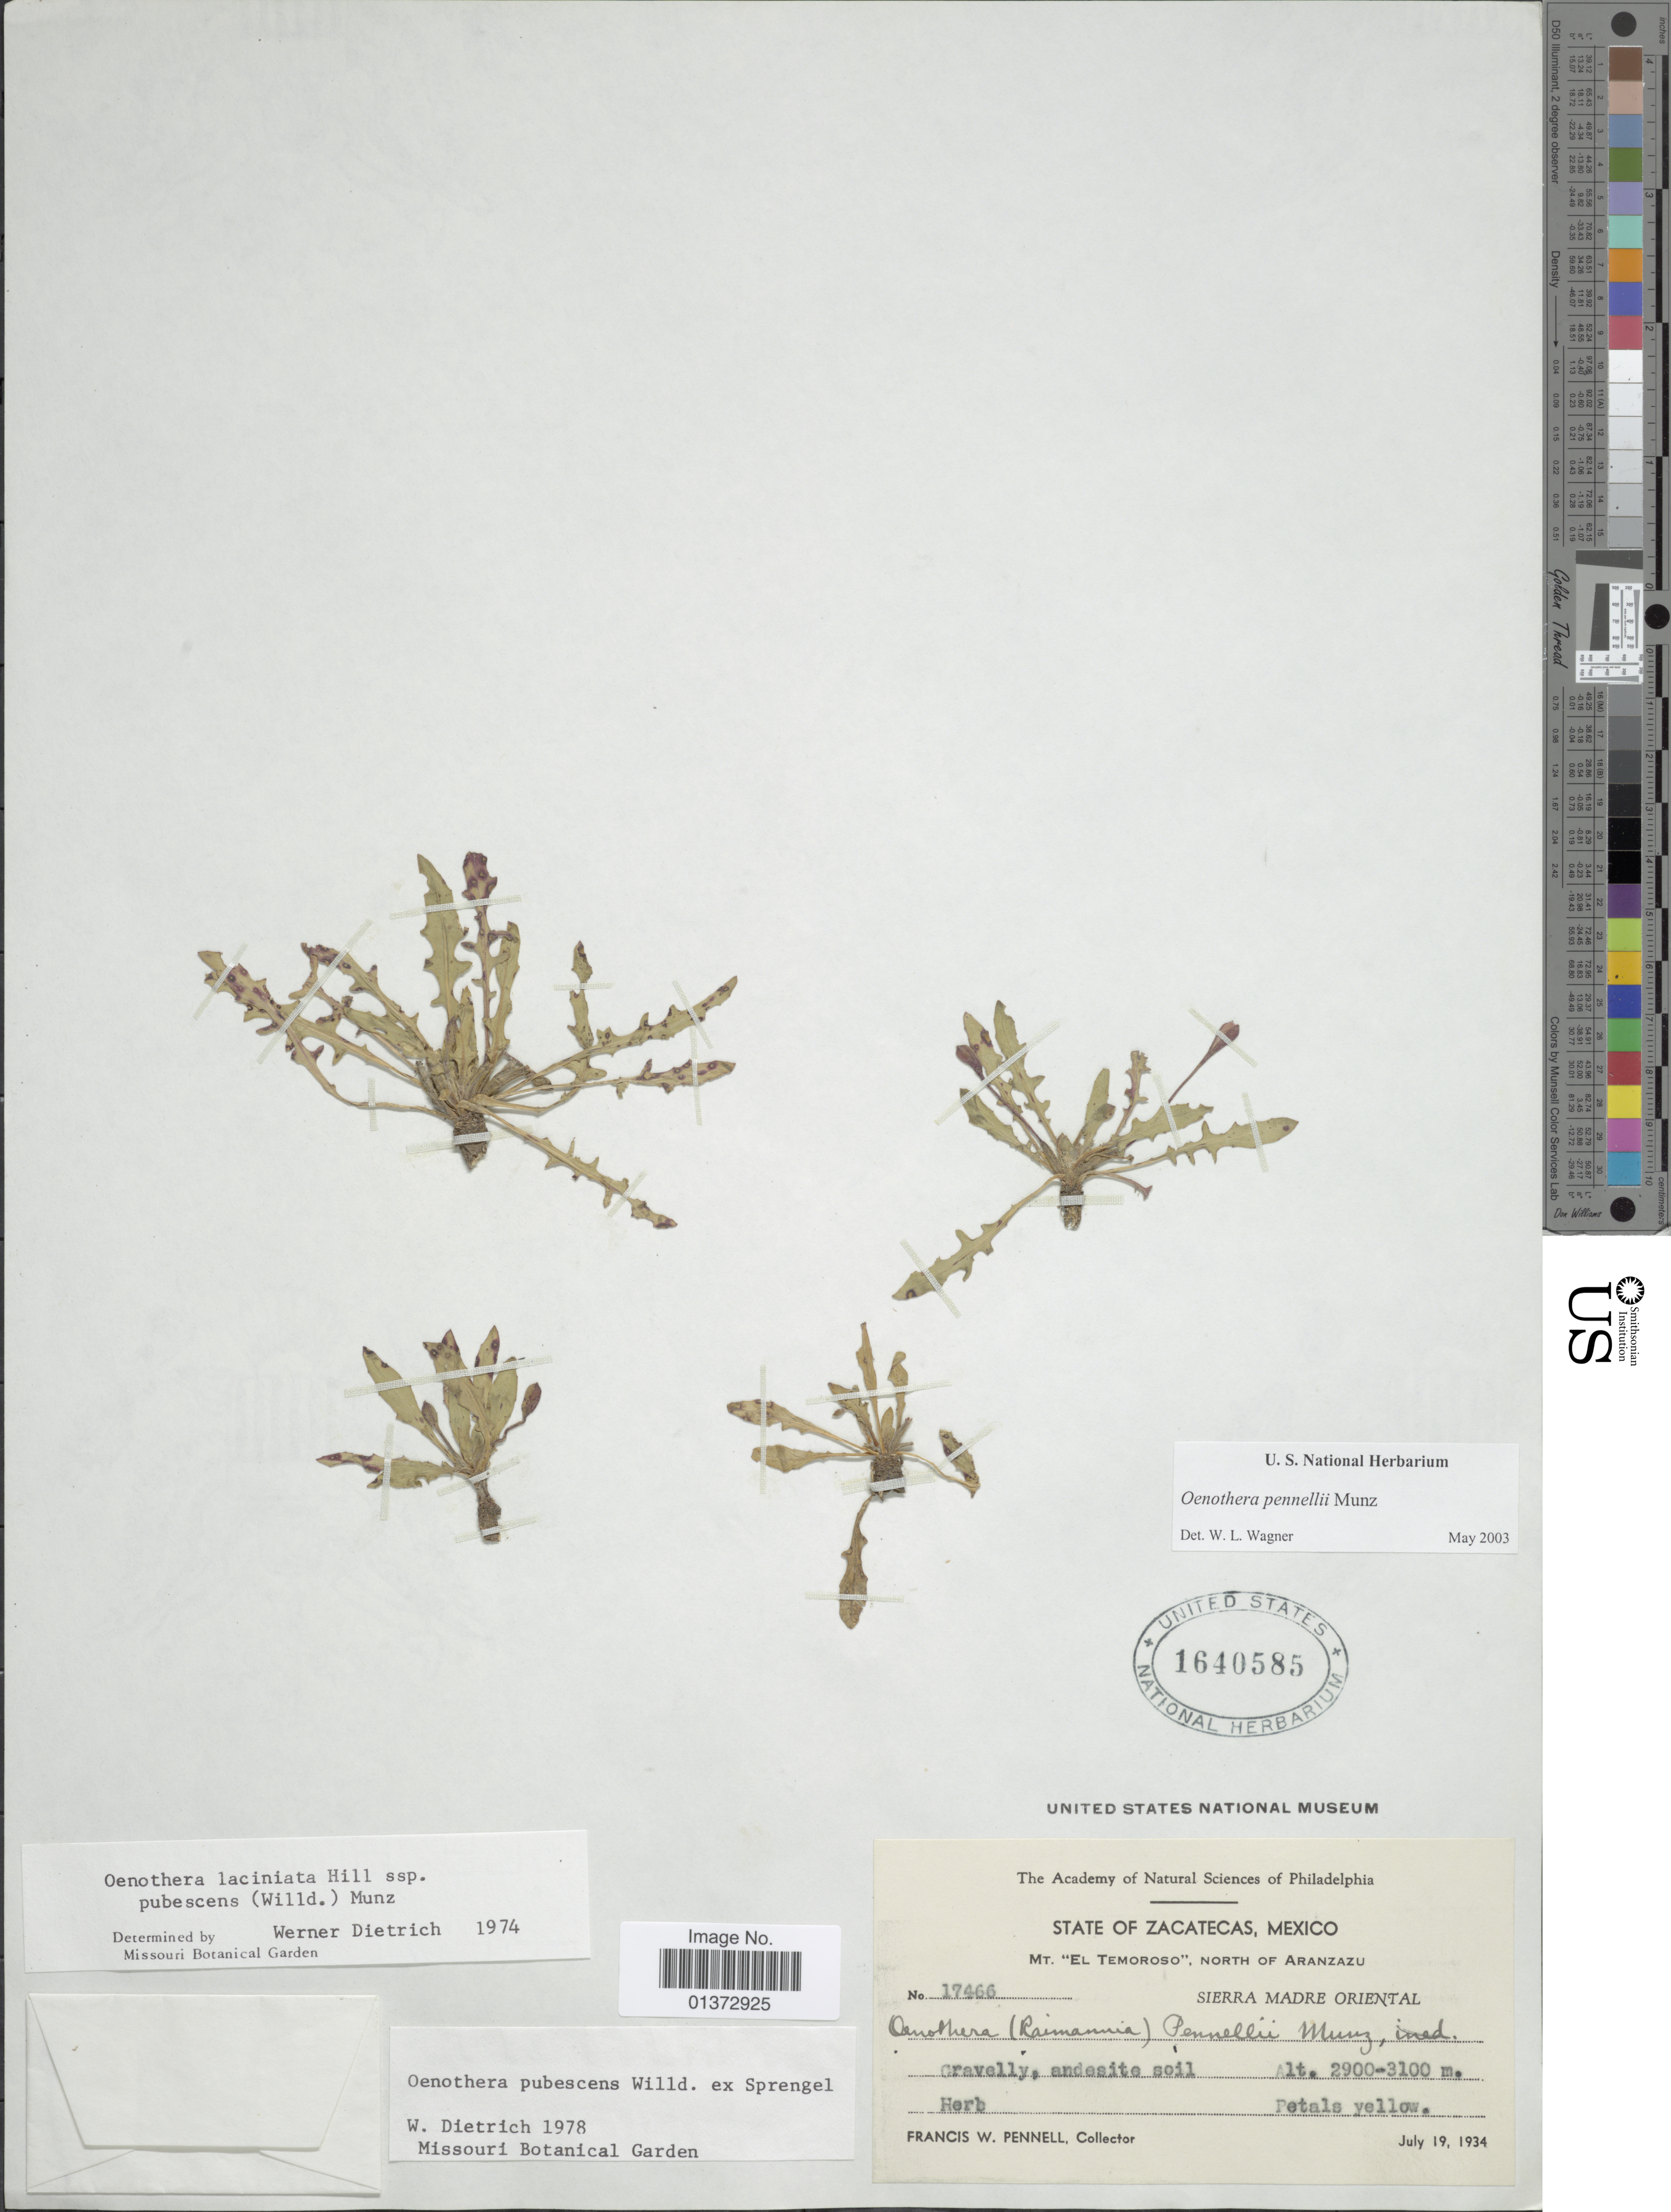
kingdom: Plantae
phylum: Tracheophyta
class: Magnoliopsida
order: Myrtales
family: Onagraceae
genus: Oenothera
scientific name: Oenothera pennellii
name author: Munz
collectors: F. W. Pennell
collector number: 17466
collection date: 1934-07-19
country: Mexico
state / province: Zacatecas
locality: Mt. "El Temooros", north of Aranzazu, Sierra Madre Occidental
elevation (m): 2900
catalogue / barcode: US 1640585